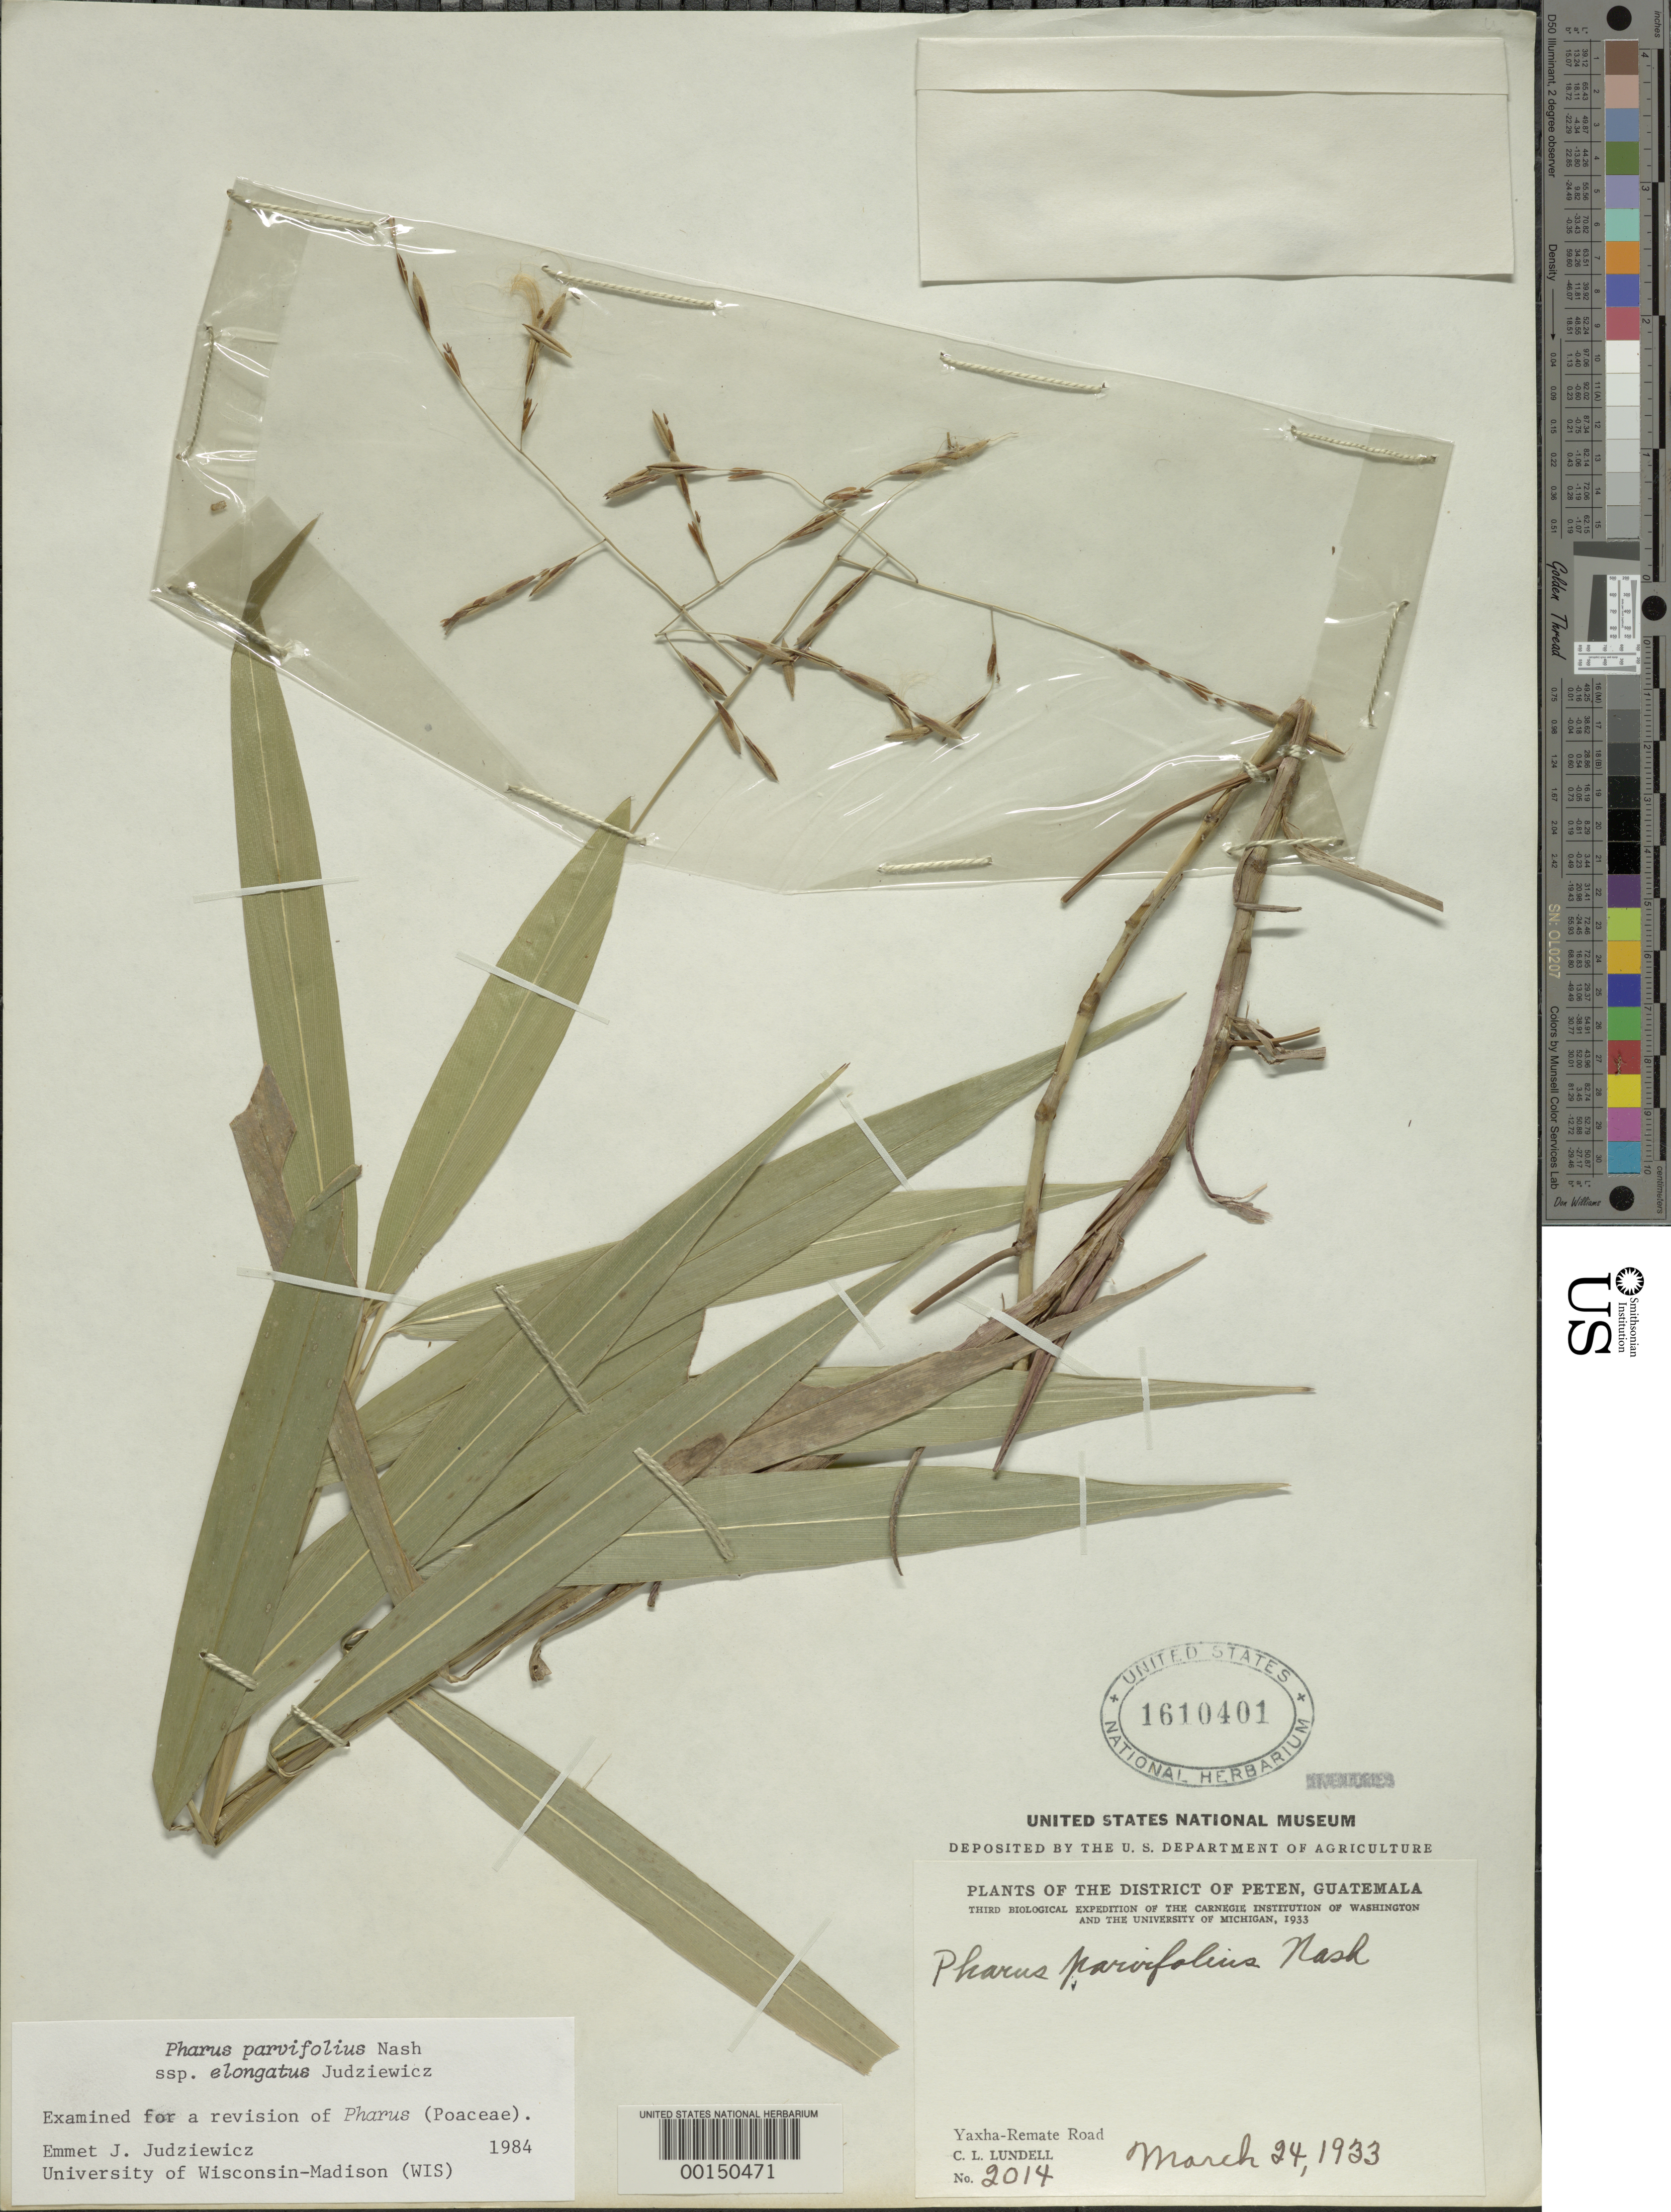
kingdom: Plantae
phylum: Tracheophyta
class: Liliopsida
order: Poales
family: Poaceae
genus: Pharus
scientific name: Pharus parvifolius subsp. elongatus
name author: Judz.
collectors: C. L. Lundell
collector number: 2014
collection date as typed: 24 Mar 1933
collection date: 1933-03-24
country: Guatemala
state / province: El Petén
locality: Yaxha-Remate road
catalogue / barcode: US 1610401